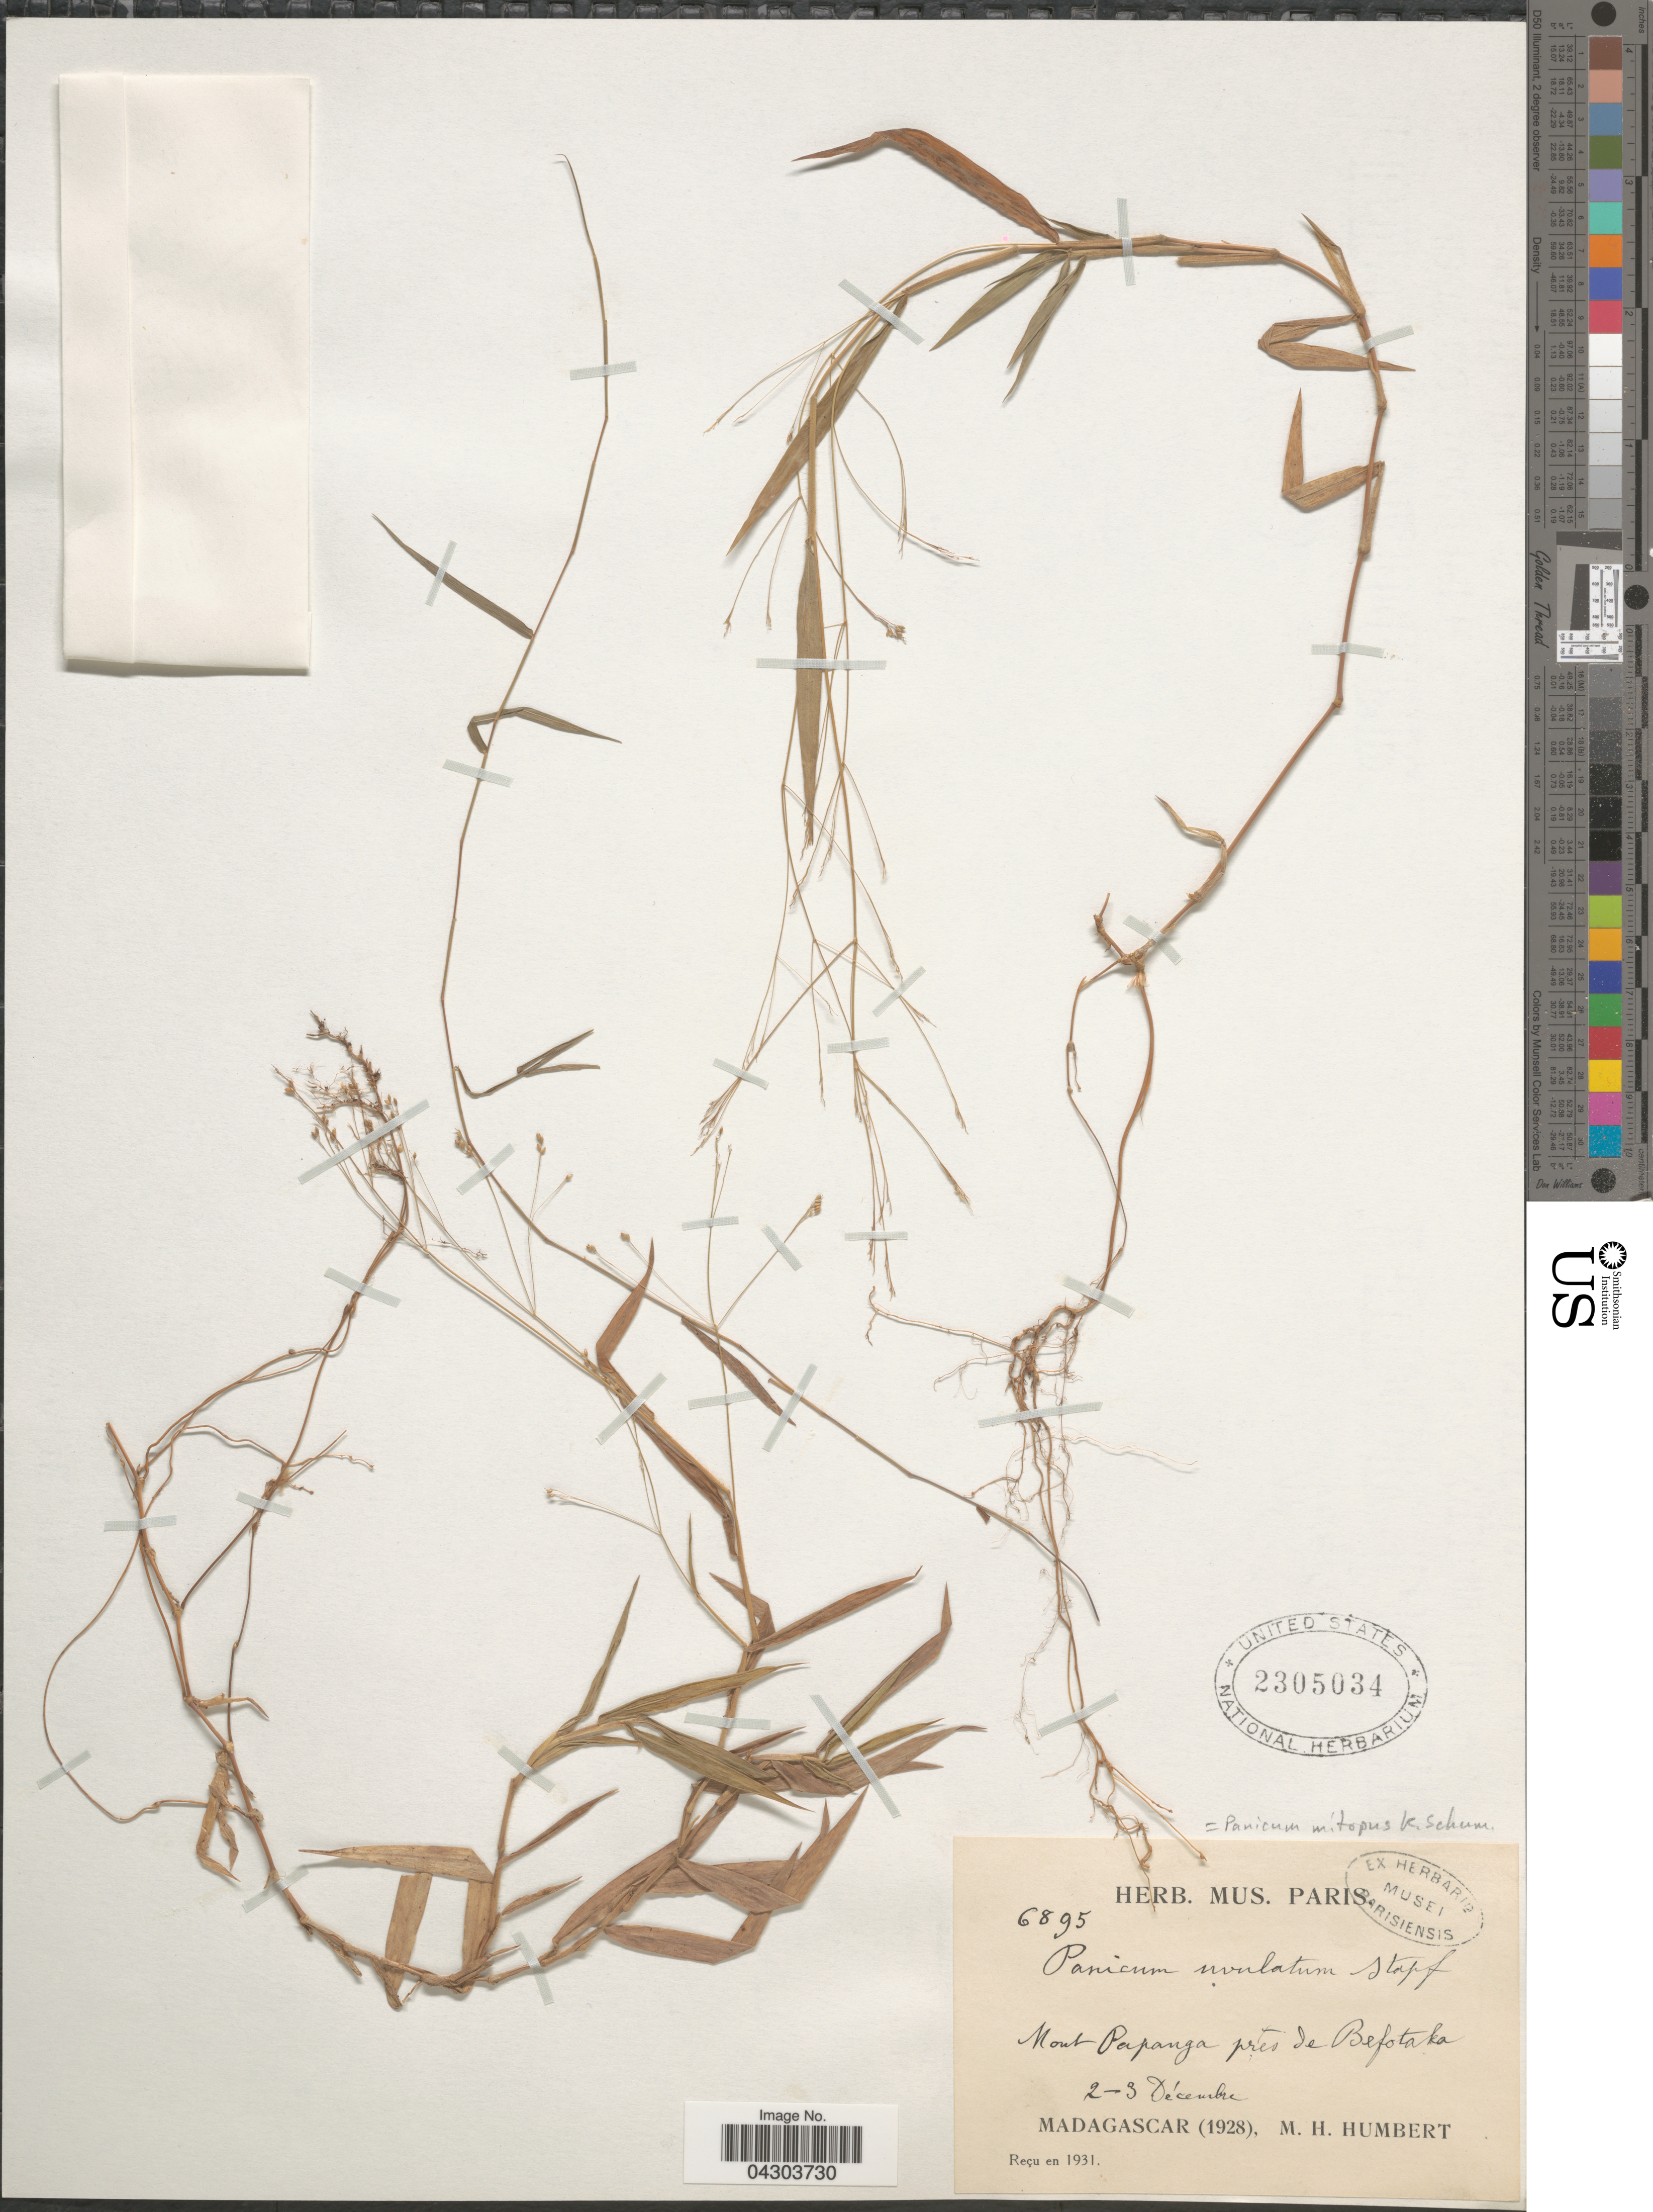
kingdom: Plantae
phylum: Tracheophyta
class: Liliopsida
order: Poales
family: Poaceae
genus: Panicum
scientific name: Panicum mitopus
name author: K. Schum.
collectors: M. Humbert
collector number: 6895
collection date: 1928-12-02/1928-12-03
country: Madagascar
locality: Mont Papanga prés de Befotaka.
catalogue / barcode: US 2305034